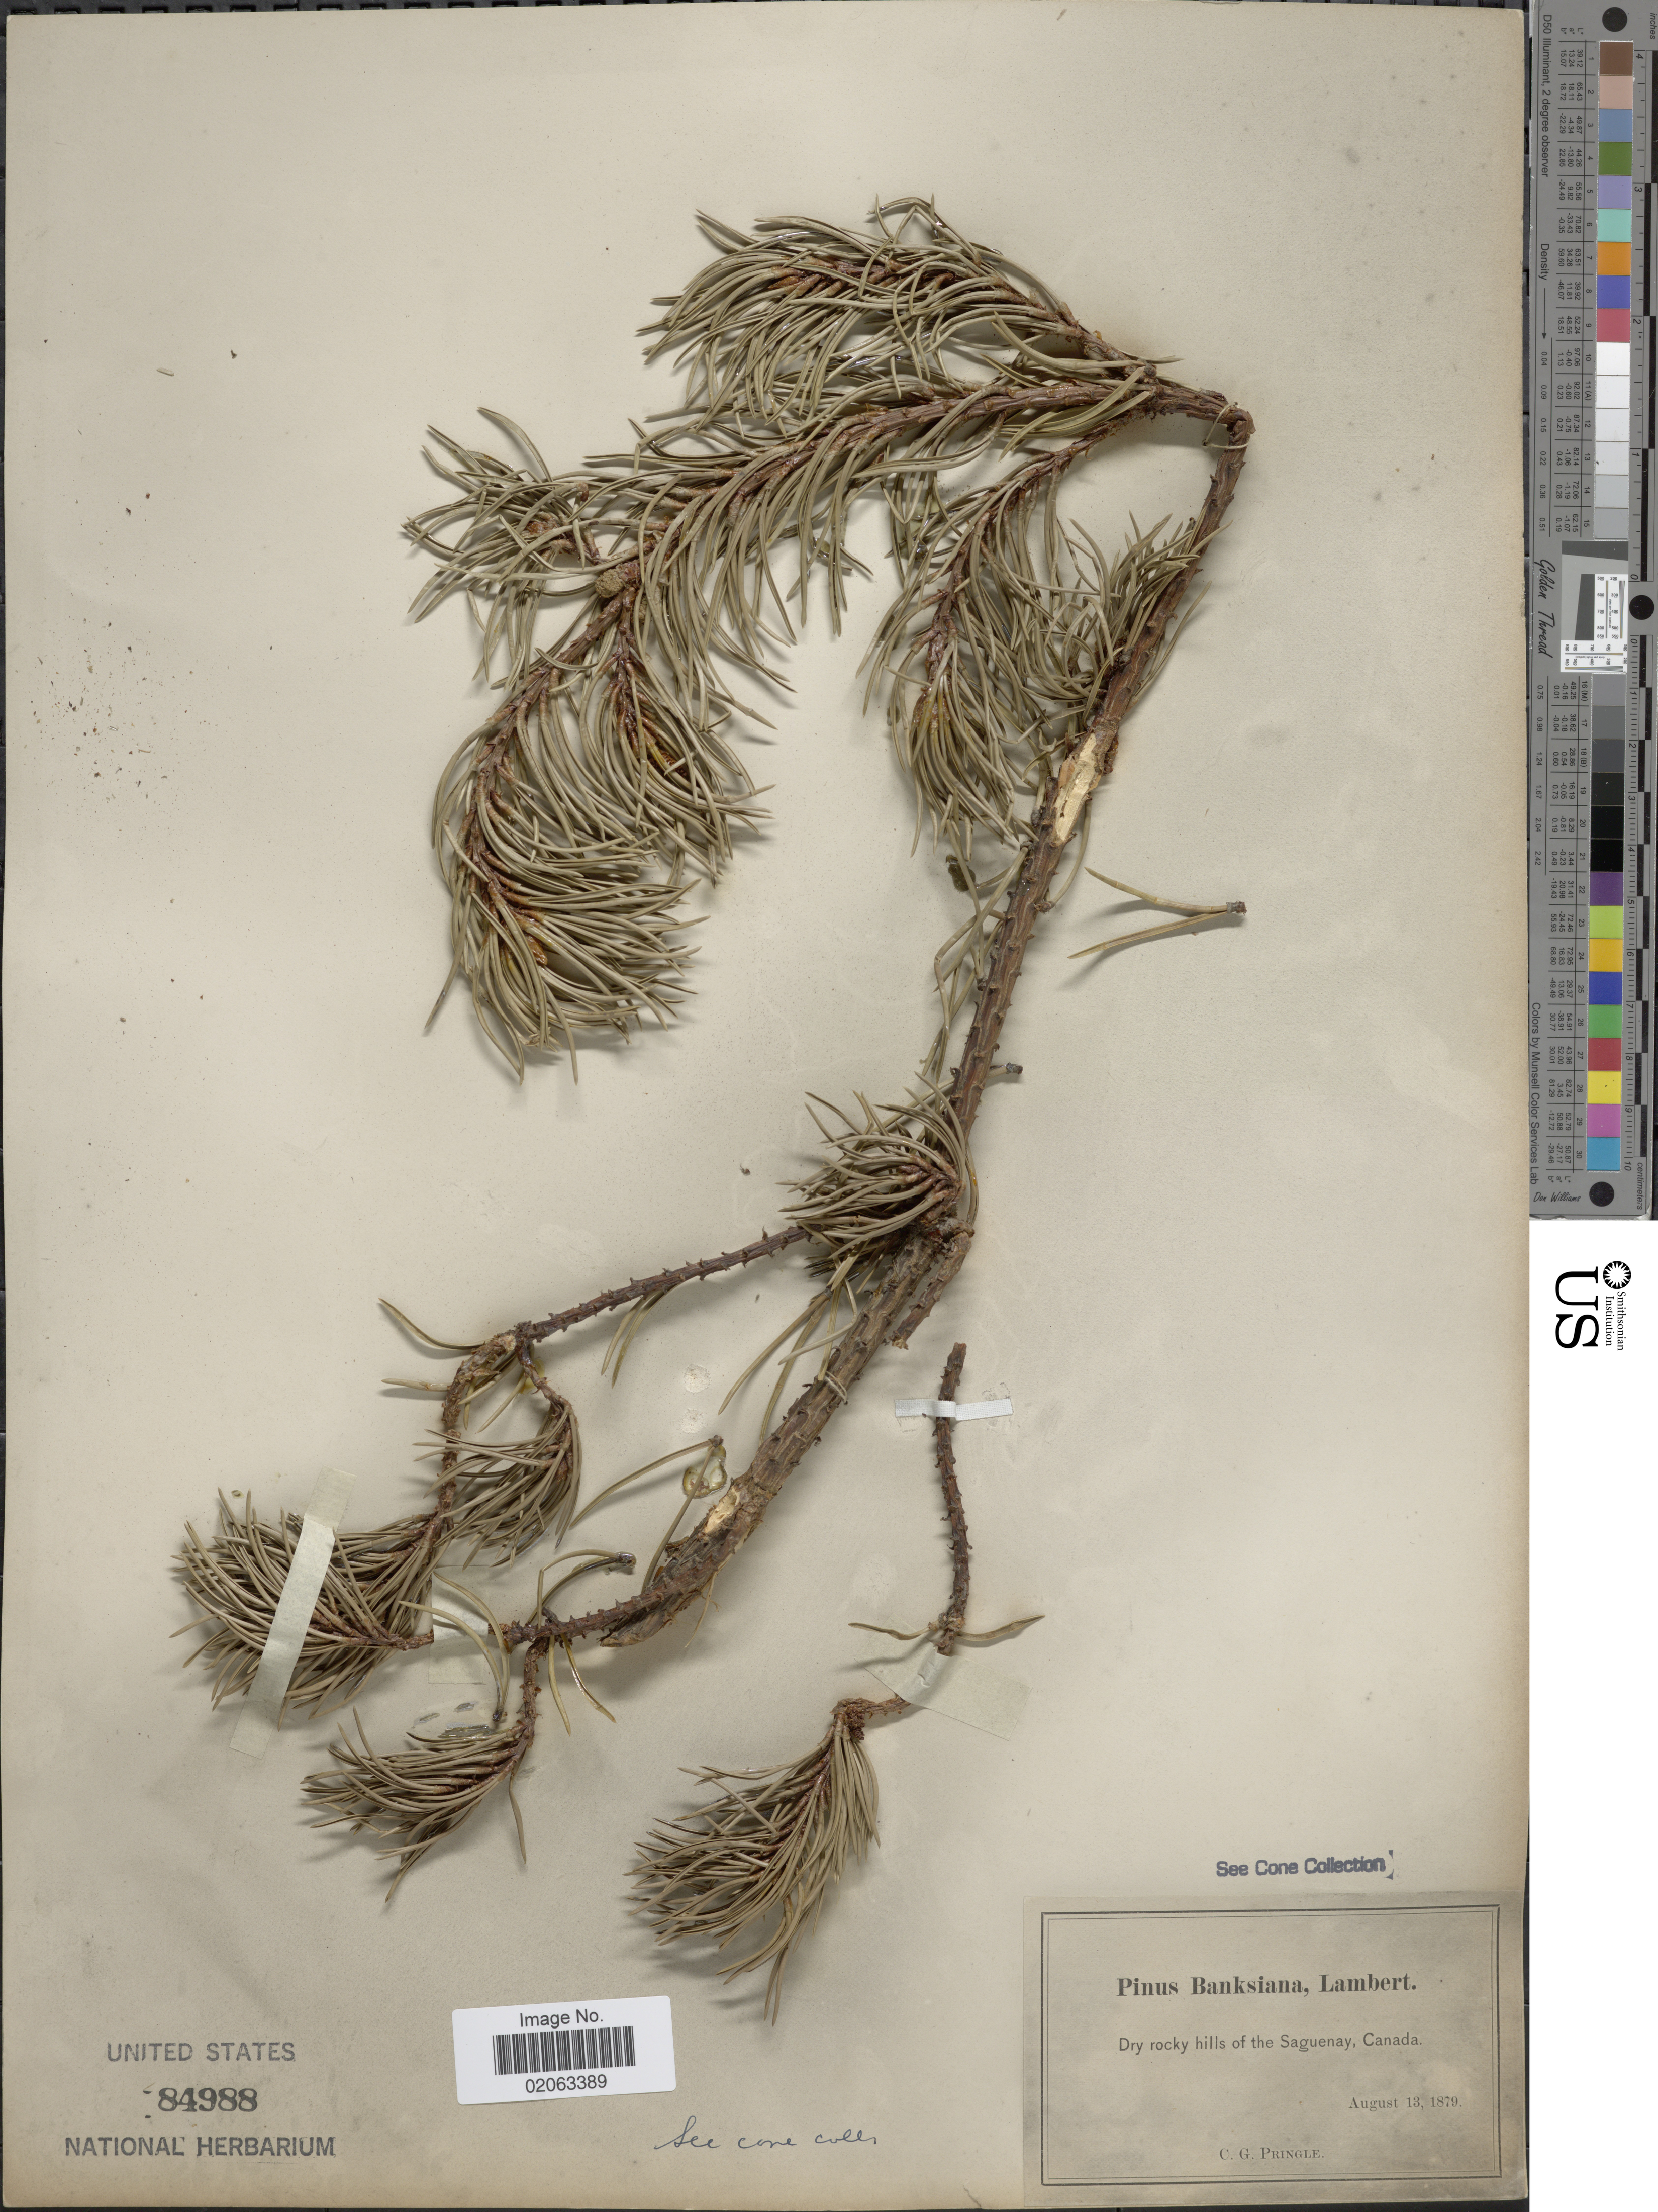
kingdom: Plantae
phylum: Tracheophyta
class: Pinopsida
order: Pinales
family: Pinaceae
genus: Pinus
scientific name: Pinus banksiana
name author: Lamb.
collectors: C. G. Pringle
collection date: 1879-08-13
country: Canada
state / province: Quebec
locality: Dry rocky hills of the Saguenay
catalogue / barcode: US 84988